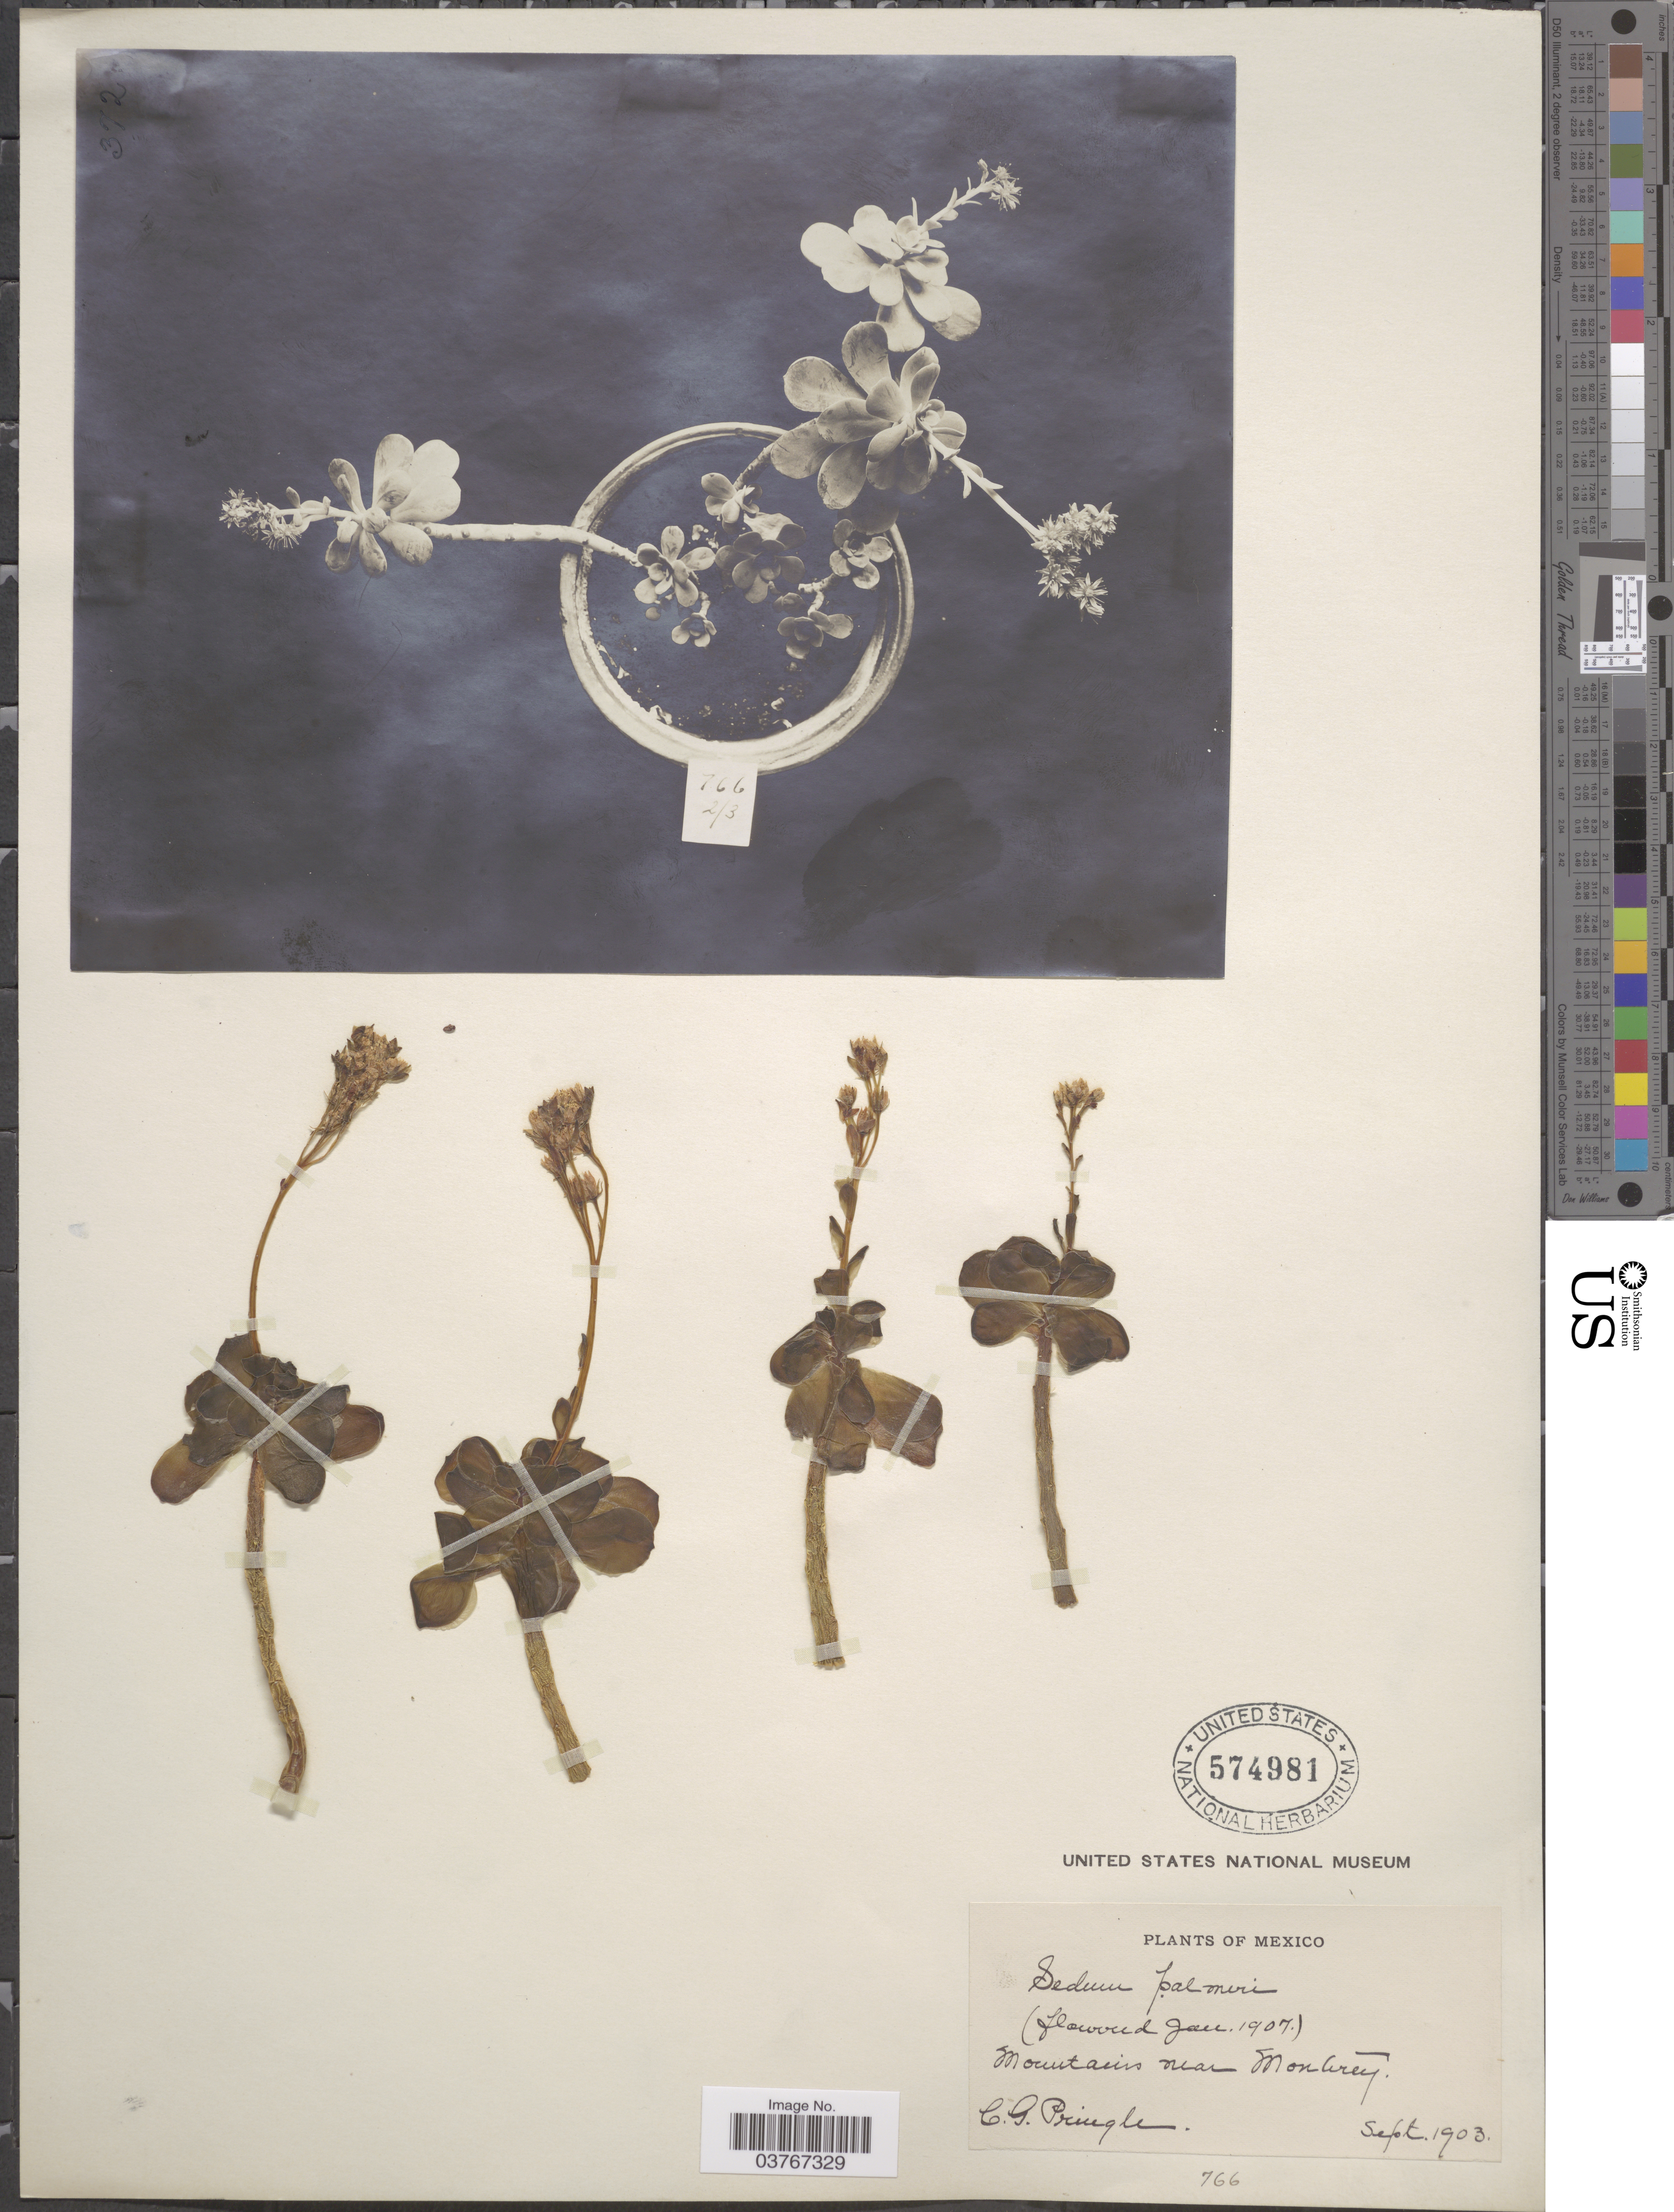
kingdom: Plantae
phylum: Tracheophyta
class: Magnoliopsida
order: Saxifragales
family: Crassulaceae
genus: Sedum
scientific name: Sedum palmeri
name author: S. Watson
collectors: C. G. Pringle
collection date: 1903-09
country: Mexico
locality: Mountains near Monterey.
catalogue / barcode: US 574981